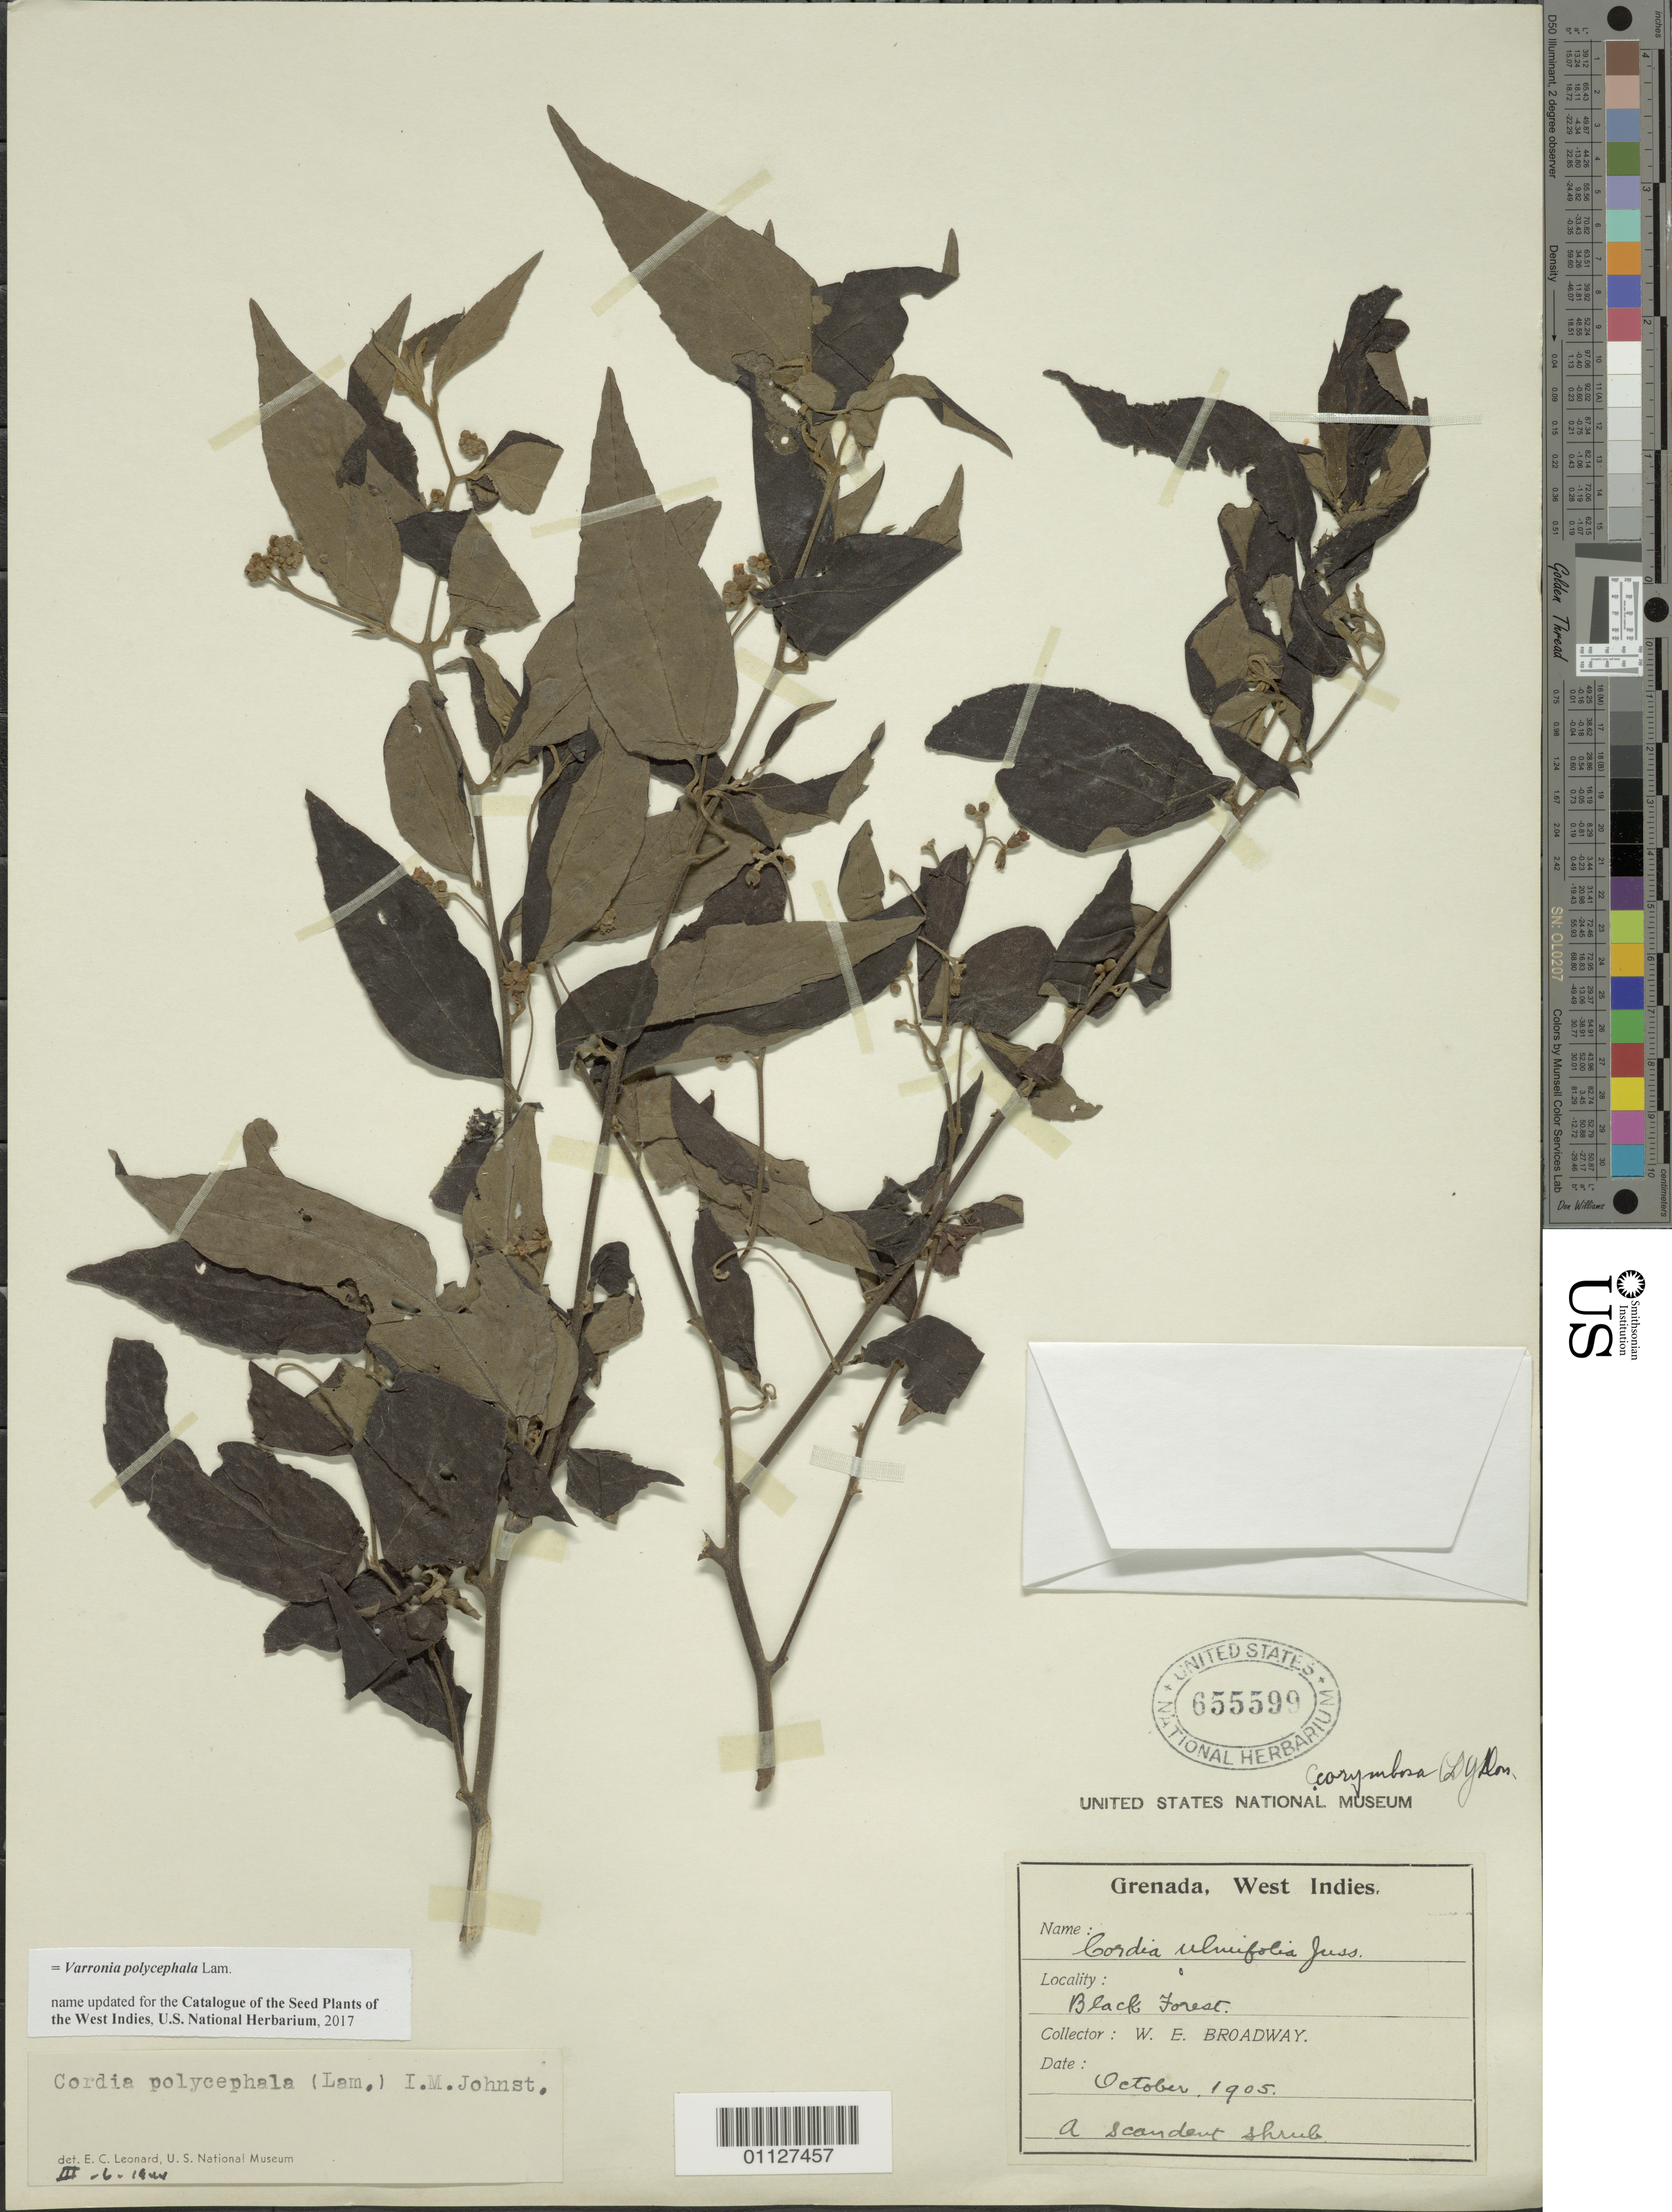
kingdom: Plantae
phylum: Tracheophyta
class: Magnoliopsida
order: Boraginales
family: Cordiaceae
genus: Varronia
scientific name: Varronia polycephala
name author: Lam.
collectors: W. E. Broadway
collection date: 1905-10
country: Grenada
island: Grenada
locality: Black Forest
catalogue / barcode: US 655599